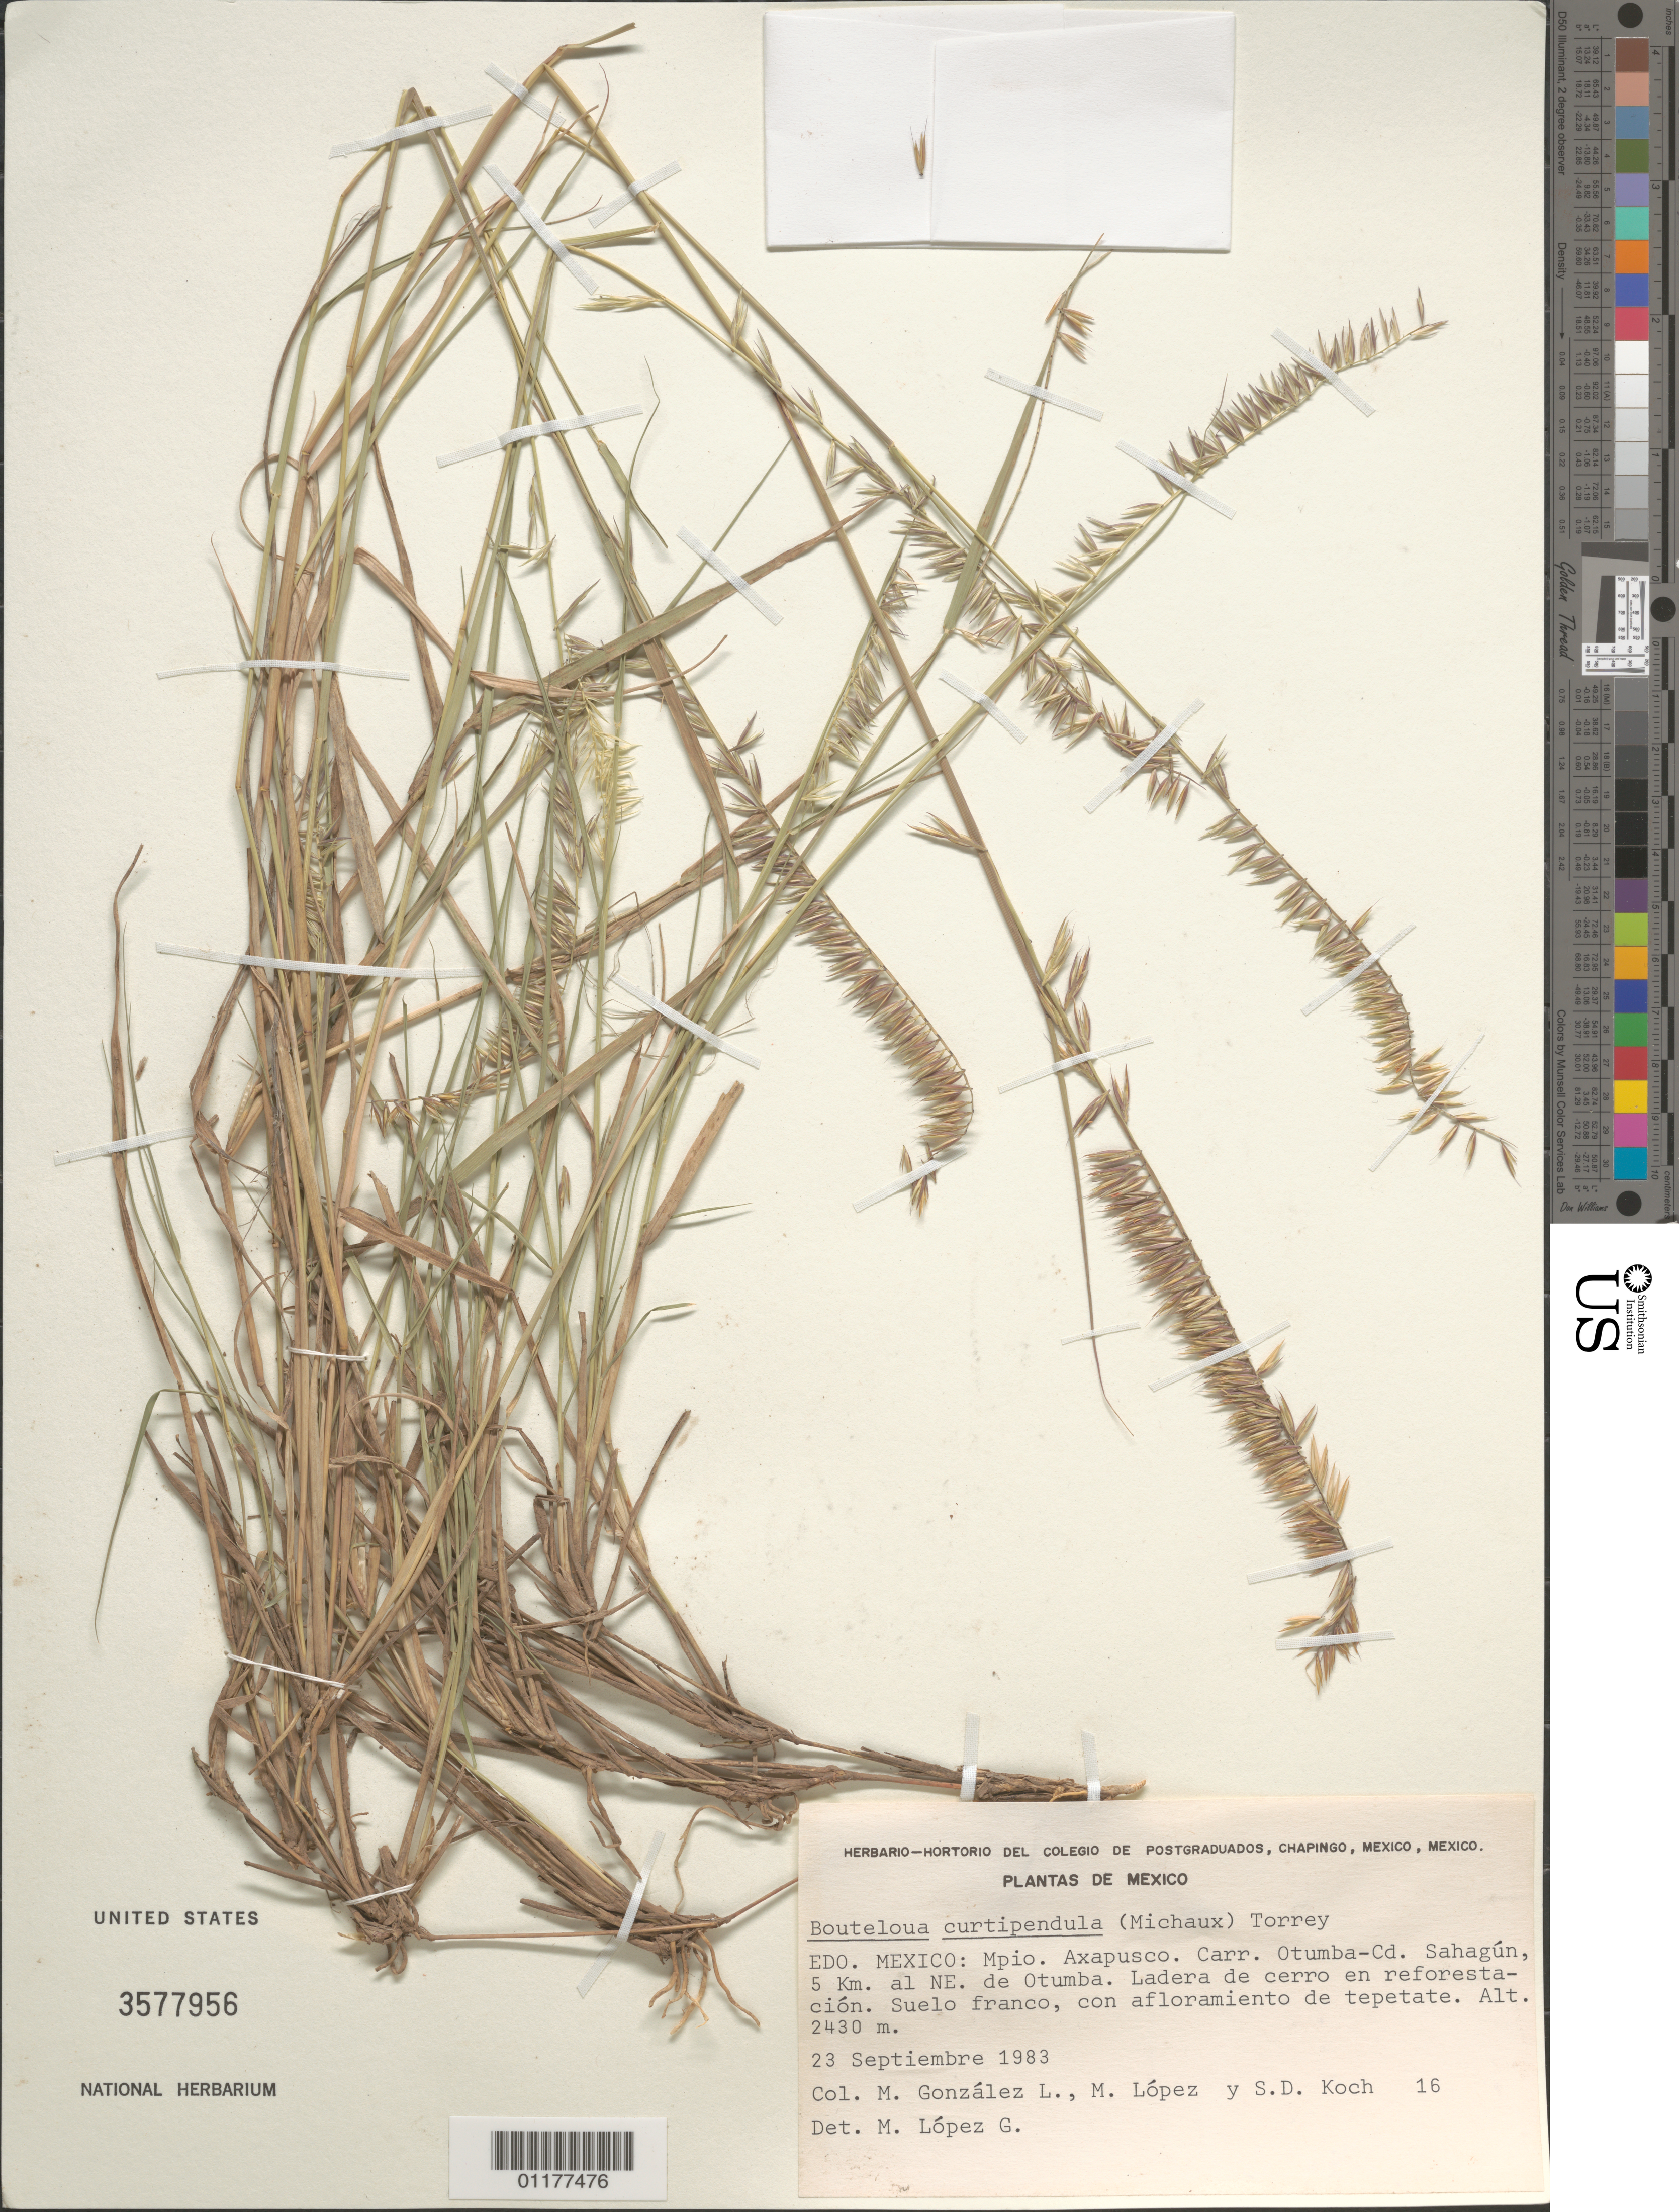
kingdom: Plantae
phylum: Tracheophyta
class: Liliopsida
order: Poales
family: Poaceae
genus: Bouteloua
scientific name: Bouteloua curtipendula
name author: (Michx.) Torr.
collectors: M. González-Ledesma, M. Lopéz & S. D. Koch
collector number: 16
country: Mexico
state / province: Mexico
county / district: Axapusco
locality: Carr. Otumba-Cd., Sahagun, NEde Otumba, Ladera de cerro en reforestacion, Suelo Fanco.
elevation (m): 2430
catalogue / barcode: US 3577956